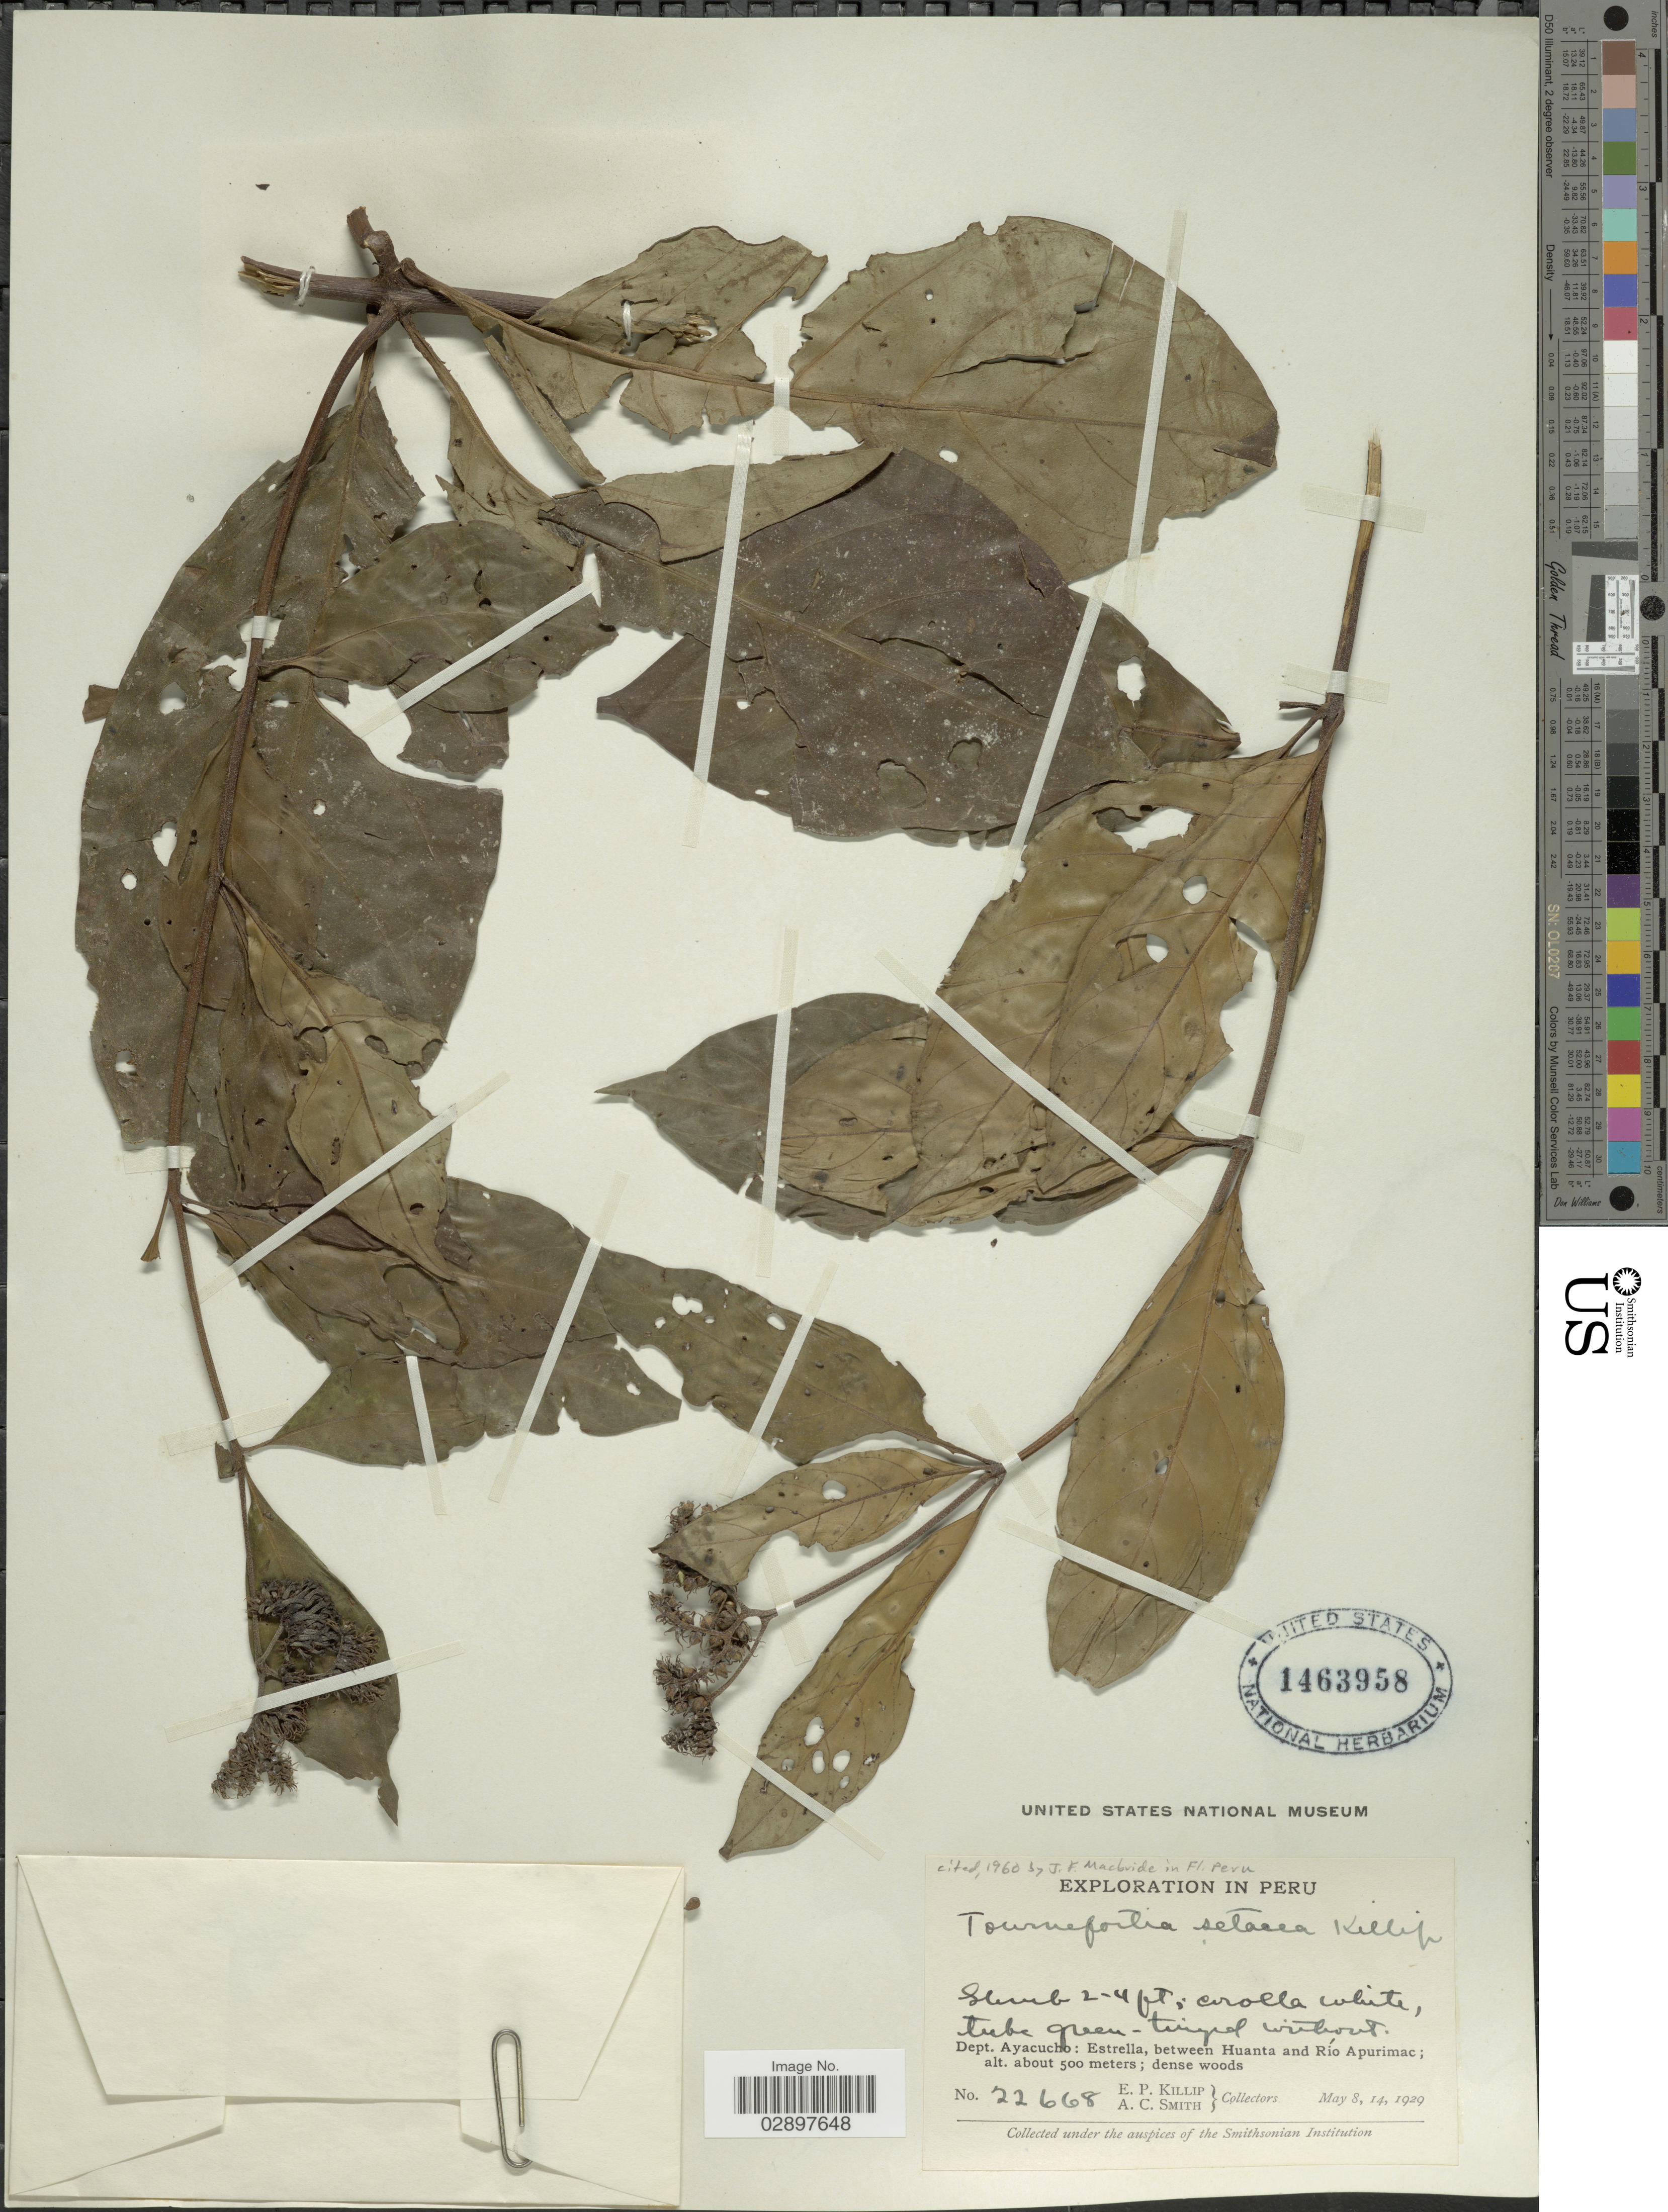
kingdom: Plantae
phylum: Tracheophyta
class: Magnoliopsida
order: Boraginales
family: Heliotropiaceae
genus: Tournefortia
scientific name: Tournefortia setacea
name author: Killip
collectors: E. P. Killip & A. C. Smith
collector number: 22668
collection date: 1929-05-08/1929-05-14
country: Peru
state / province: Ayacucho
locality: Dept. Ayacucho: Estrella, between Huanta and Río Apurimac.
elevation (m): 500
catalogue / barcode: US 1463958